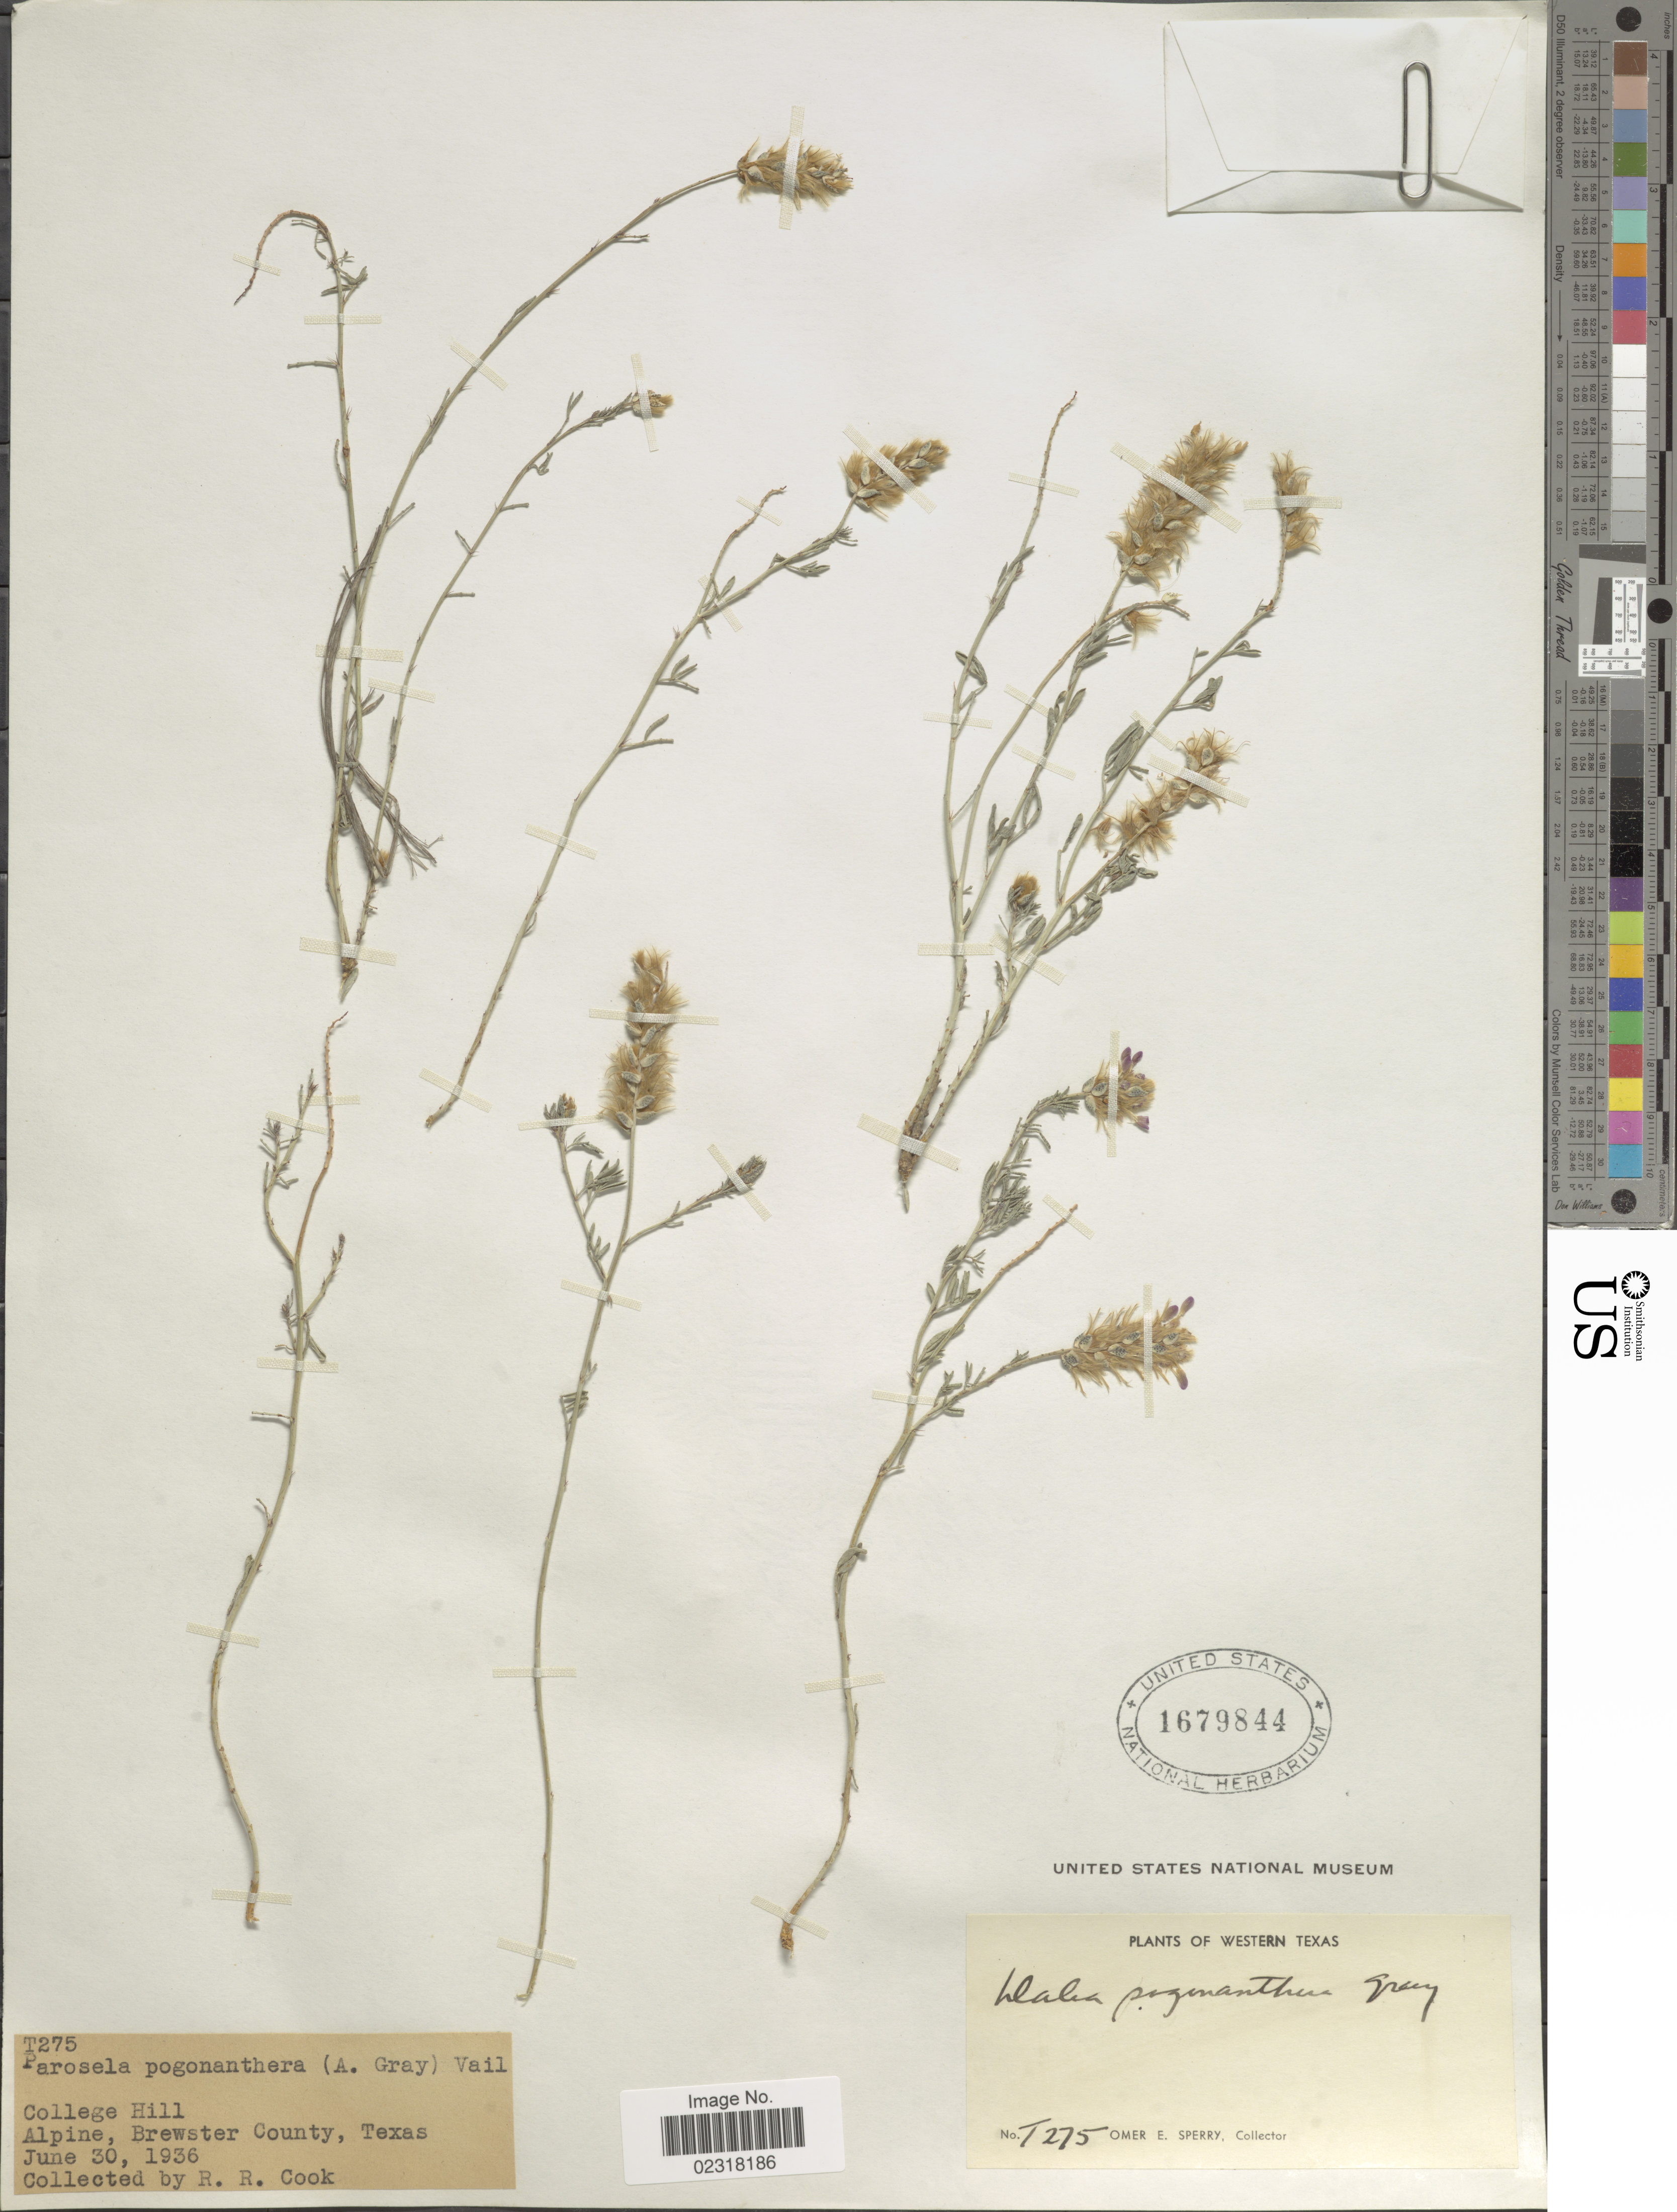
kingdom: Plantae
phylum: Tracheophyta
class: Magnoliopsida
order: Fabales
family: Fabaceae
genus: Dalea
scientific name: Dalea pogonathera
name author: A. Gray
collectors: O. E. Sperry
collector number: T275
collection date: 1936-06-30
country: United States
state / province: Texas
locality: Western Texas, College Hill, Alpine, Brewster County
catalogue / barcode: US 1679844